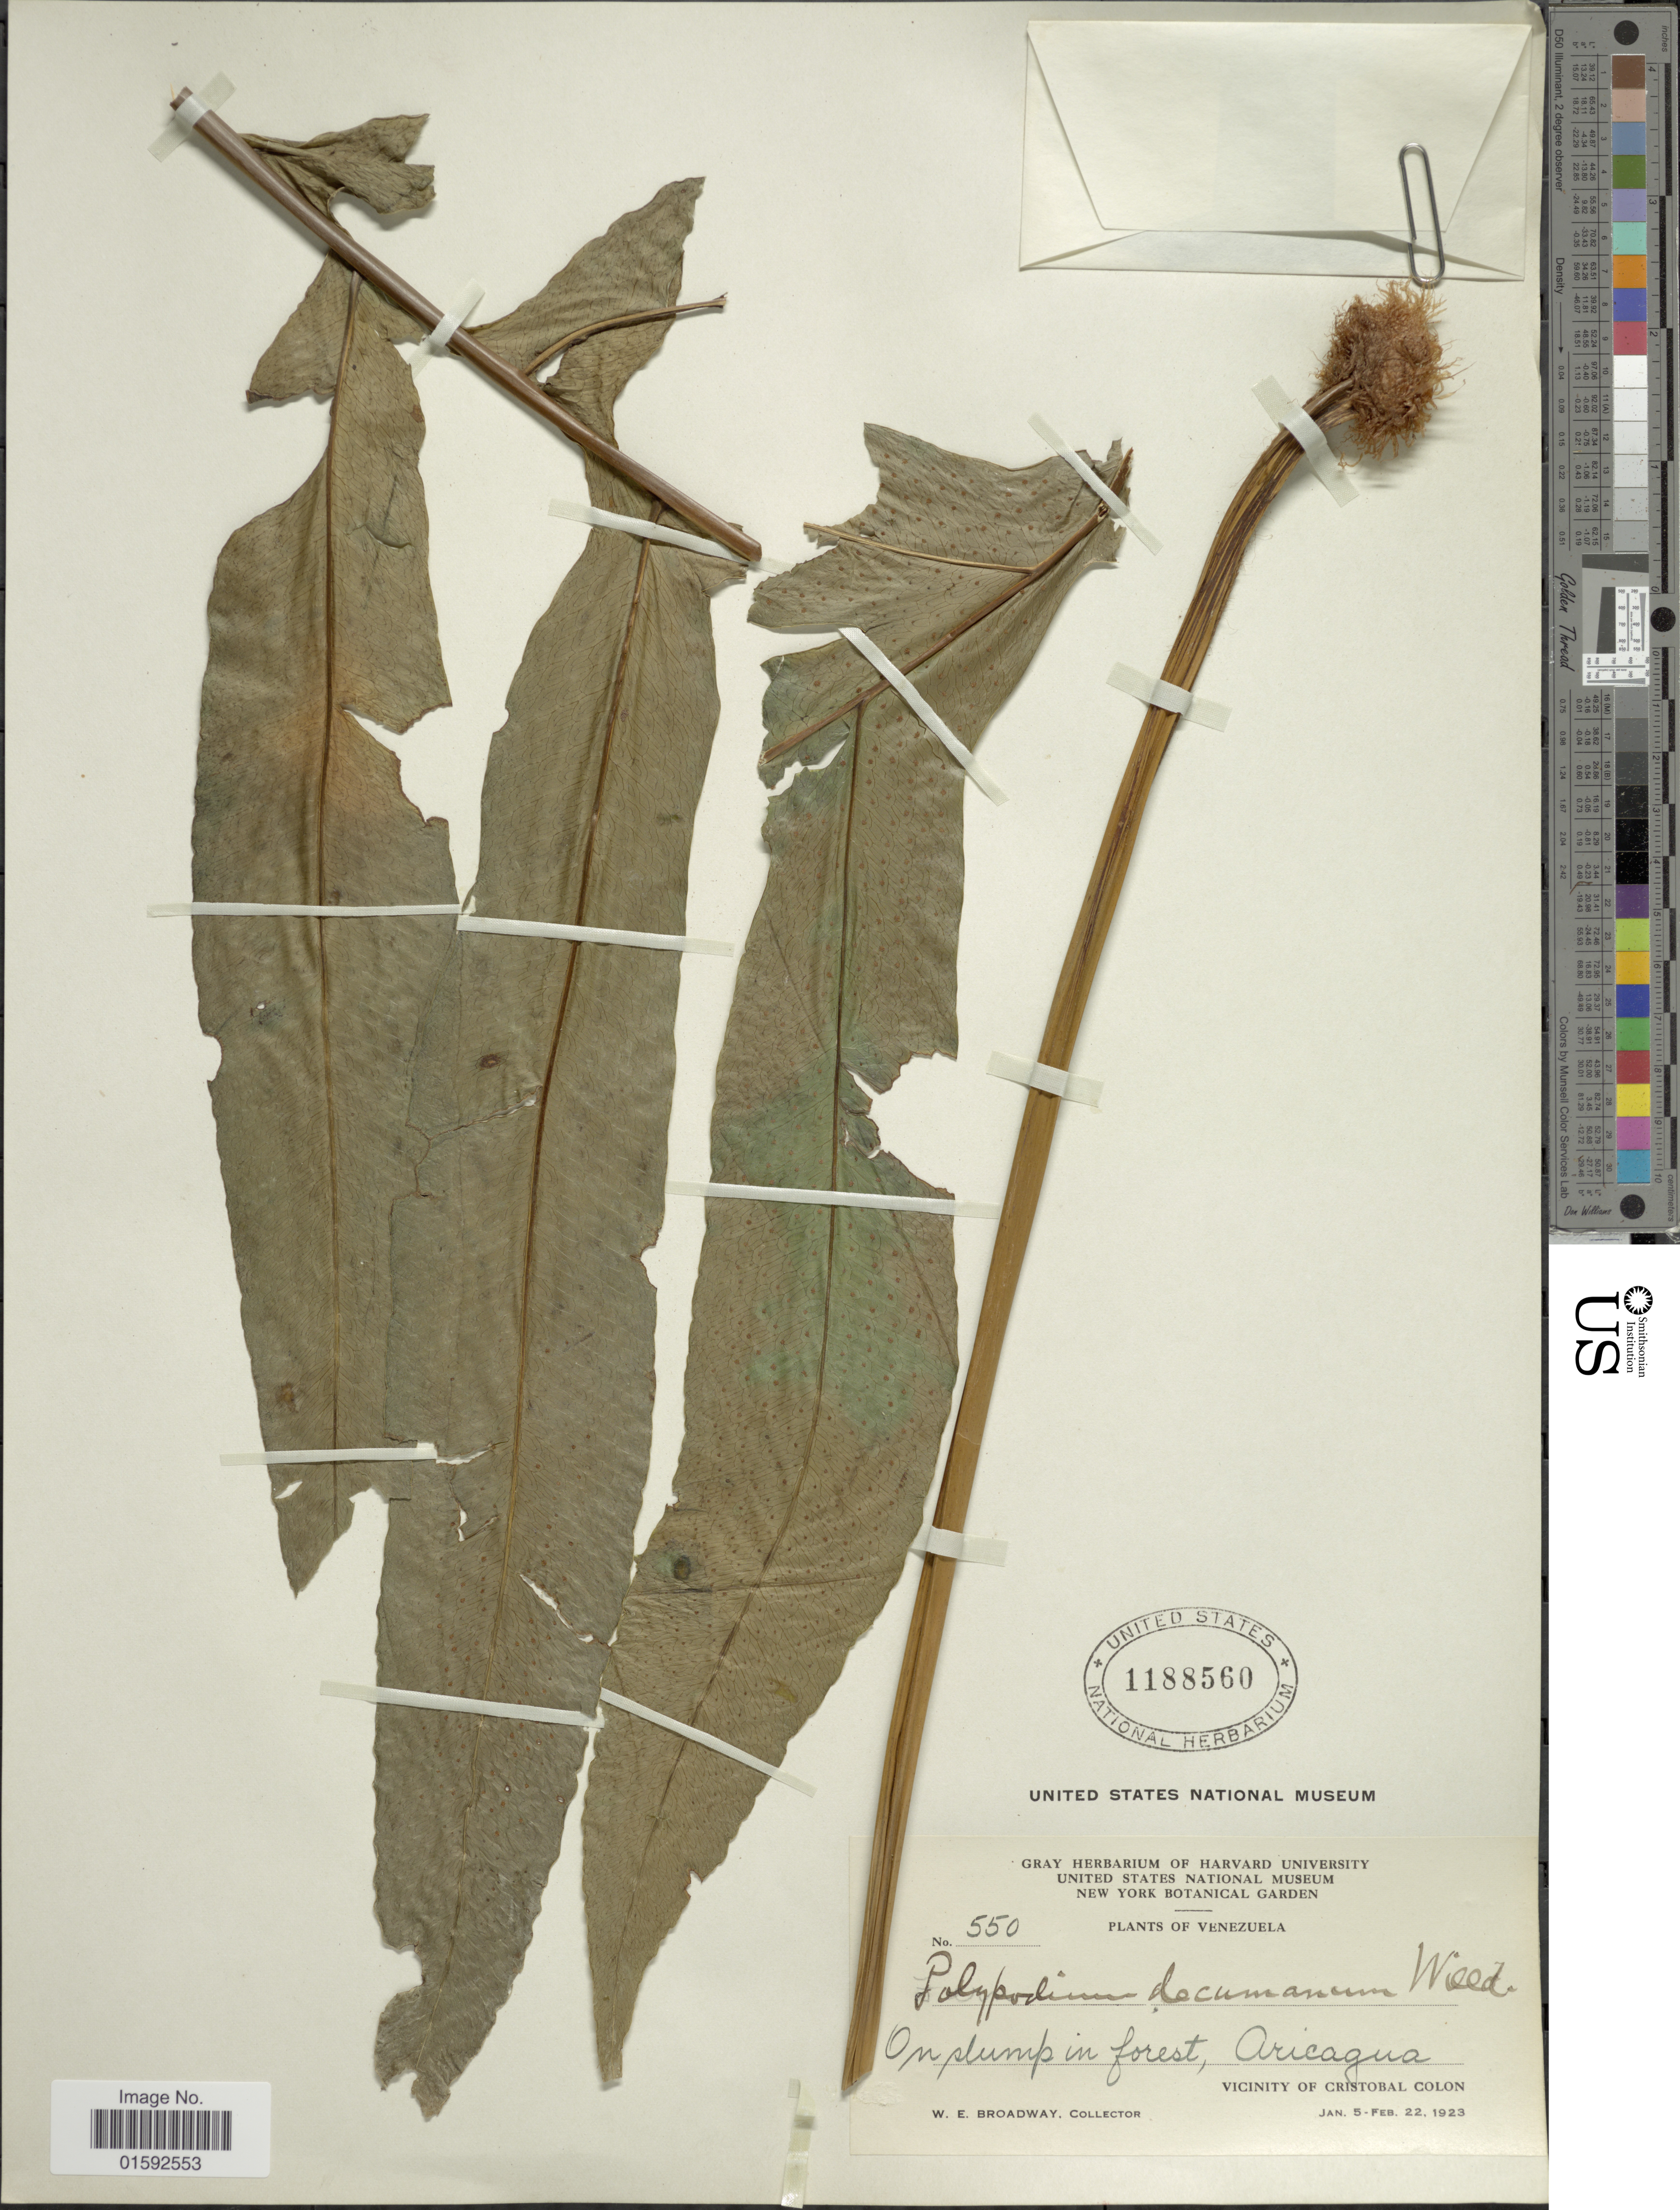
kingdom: Plantae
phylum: Tracheophyta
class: Polypodiopsida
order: Polypodiales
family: Polypodiaceae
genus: Phlebodium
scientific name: Phlebodium decumanum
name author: (Willd.) J. Sm.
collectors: W. E. Broadway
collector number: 550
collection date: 1923-01-05/1923-02-22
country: Venezuela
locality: Venezuelam Aricagua, vicinity of Cristobal Colon.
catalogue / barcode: US 1188560